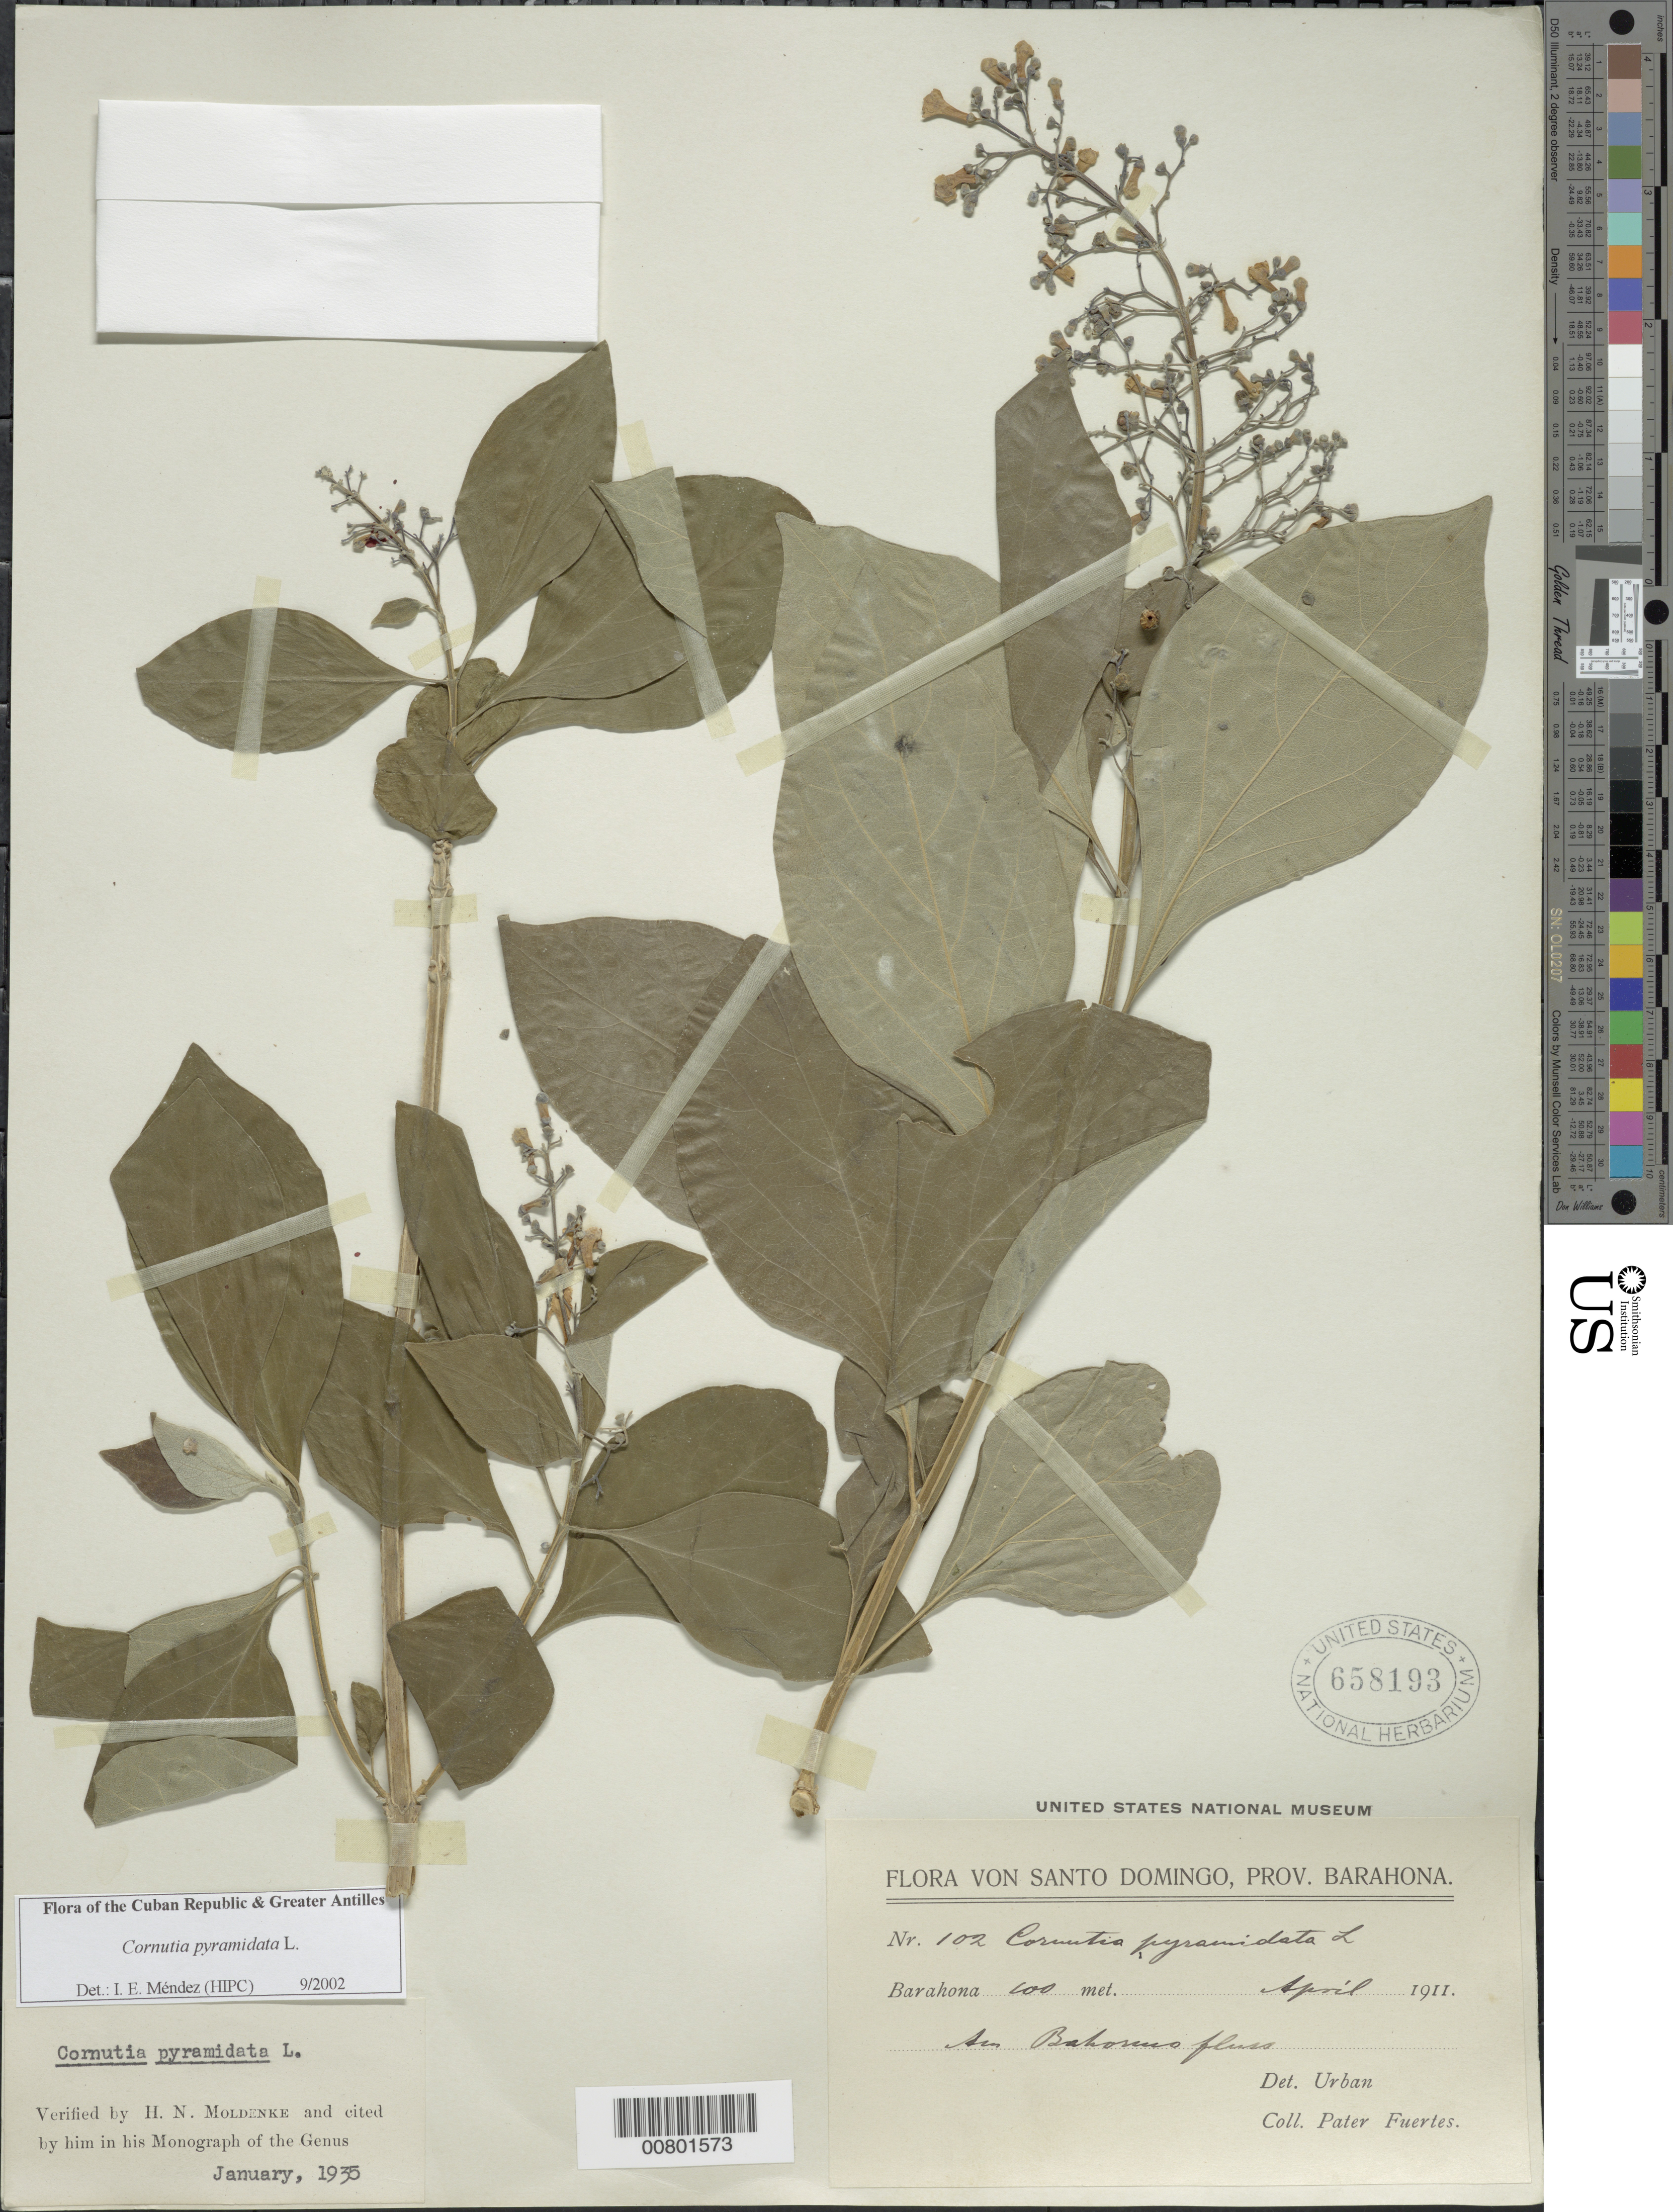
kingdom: Plantae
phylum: Tracheophyta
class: Magnoliopsida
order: Lamiales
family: Lamiaceae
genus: Cornutia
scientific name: Cornutia pyramidata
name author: L.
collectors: M. D. Fuertes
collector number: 102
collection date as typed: Apr 1911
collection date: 1911-04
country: Dominican Republic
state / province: Barahona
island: Hispaniola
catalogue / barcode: US 658193